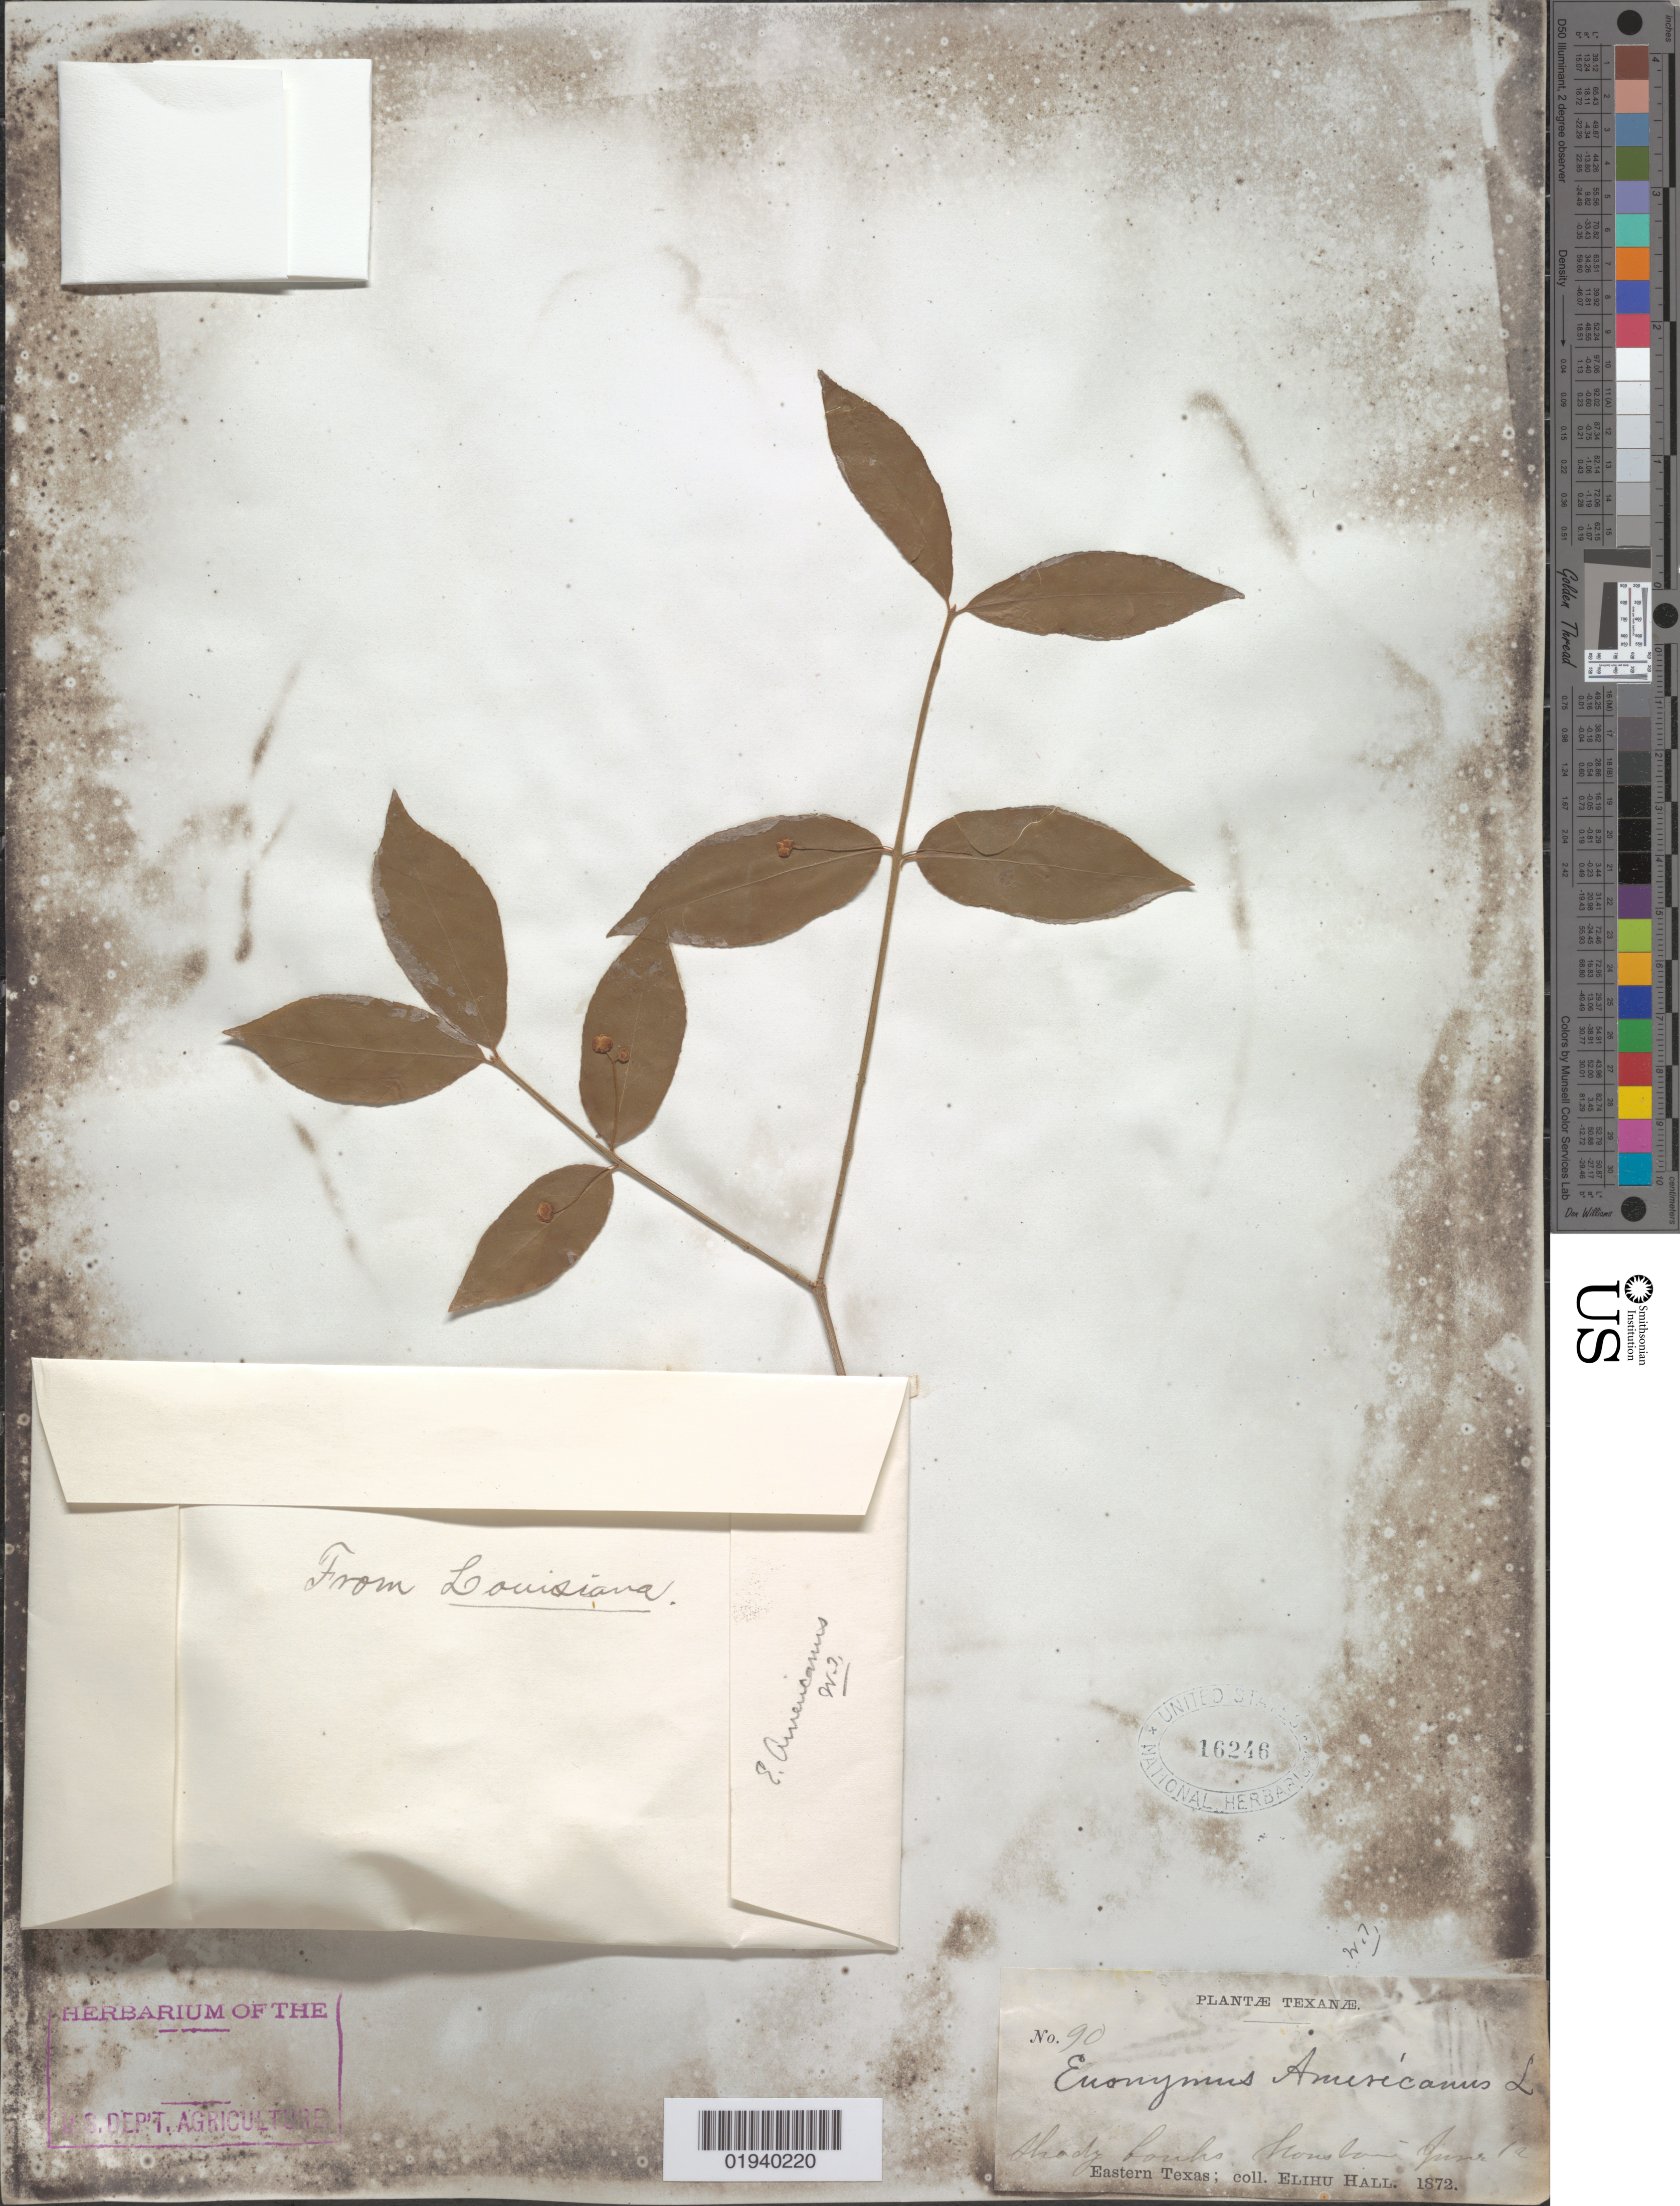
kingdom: Plantae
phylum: Tracheophyta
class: Magnoliopsida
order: Celastrales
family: Celastraceae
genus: Euonymus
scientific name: Euonymus americanus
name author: L.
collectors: E. Hall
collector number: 90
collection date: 1872-06-12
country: United States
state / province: Texas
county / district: Harris County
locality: Houston [?]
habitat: Shady banks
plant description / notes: Also mounted on same sheet is a packet labeled: "From Louisiana" containing fruits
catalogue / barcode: US 16246